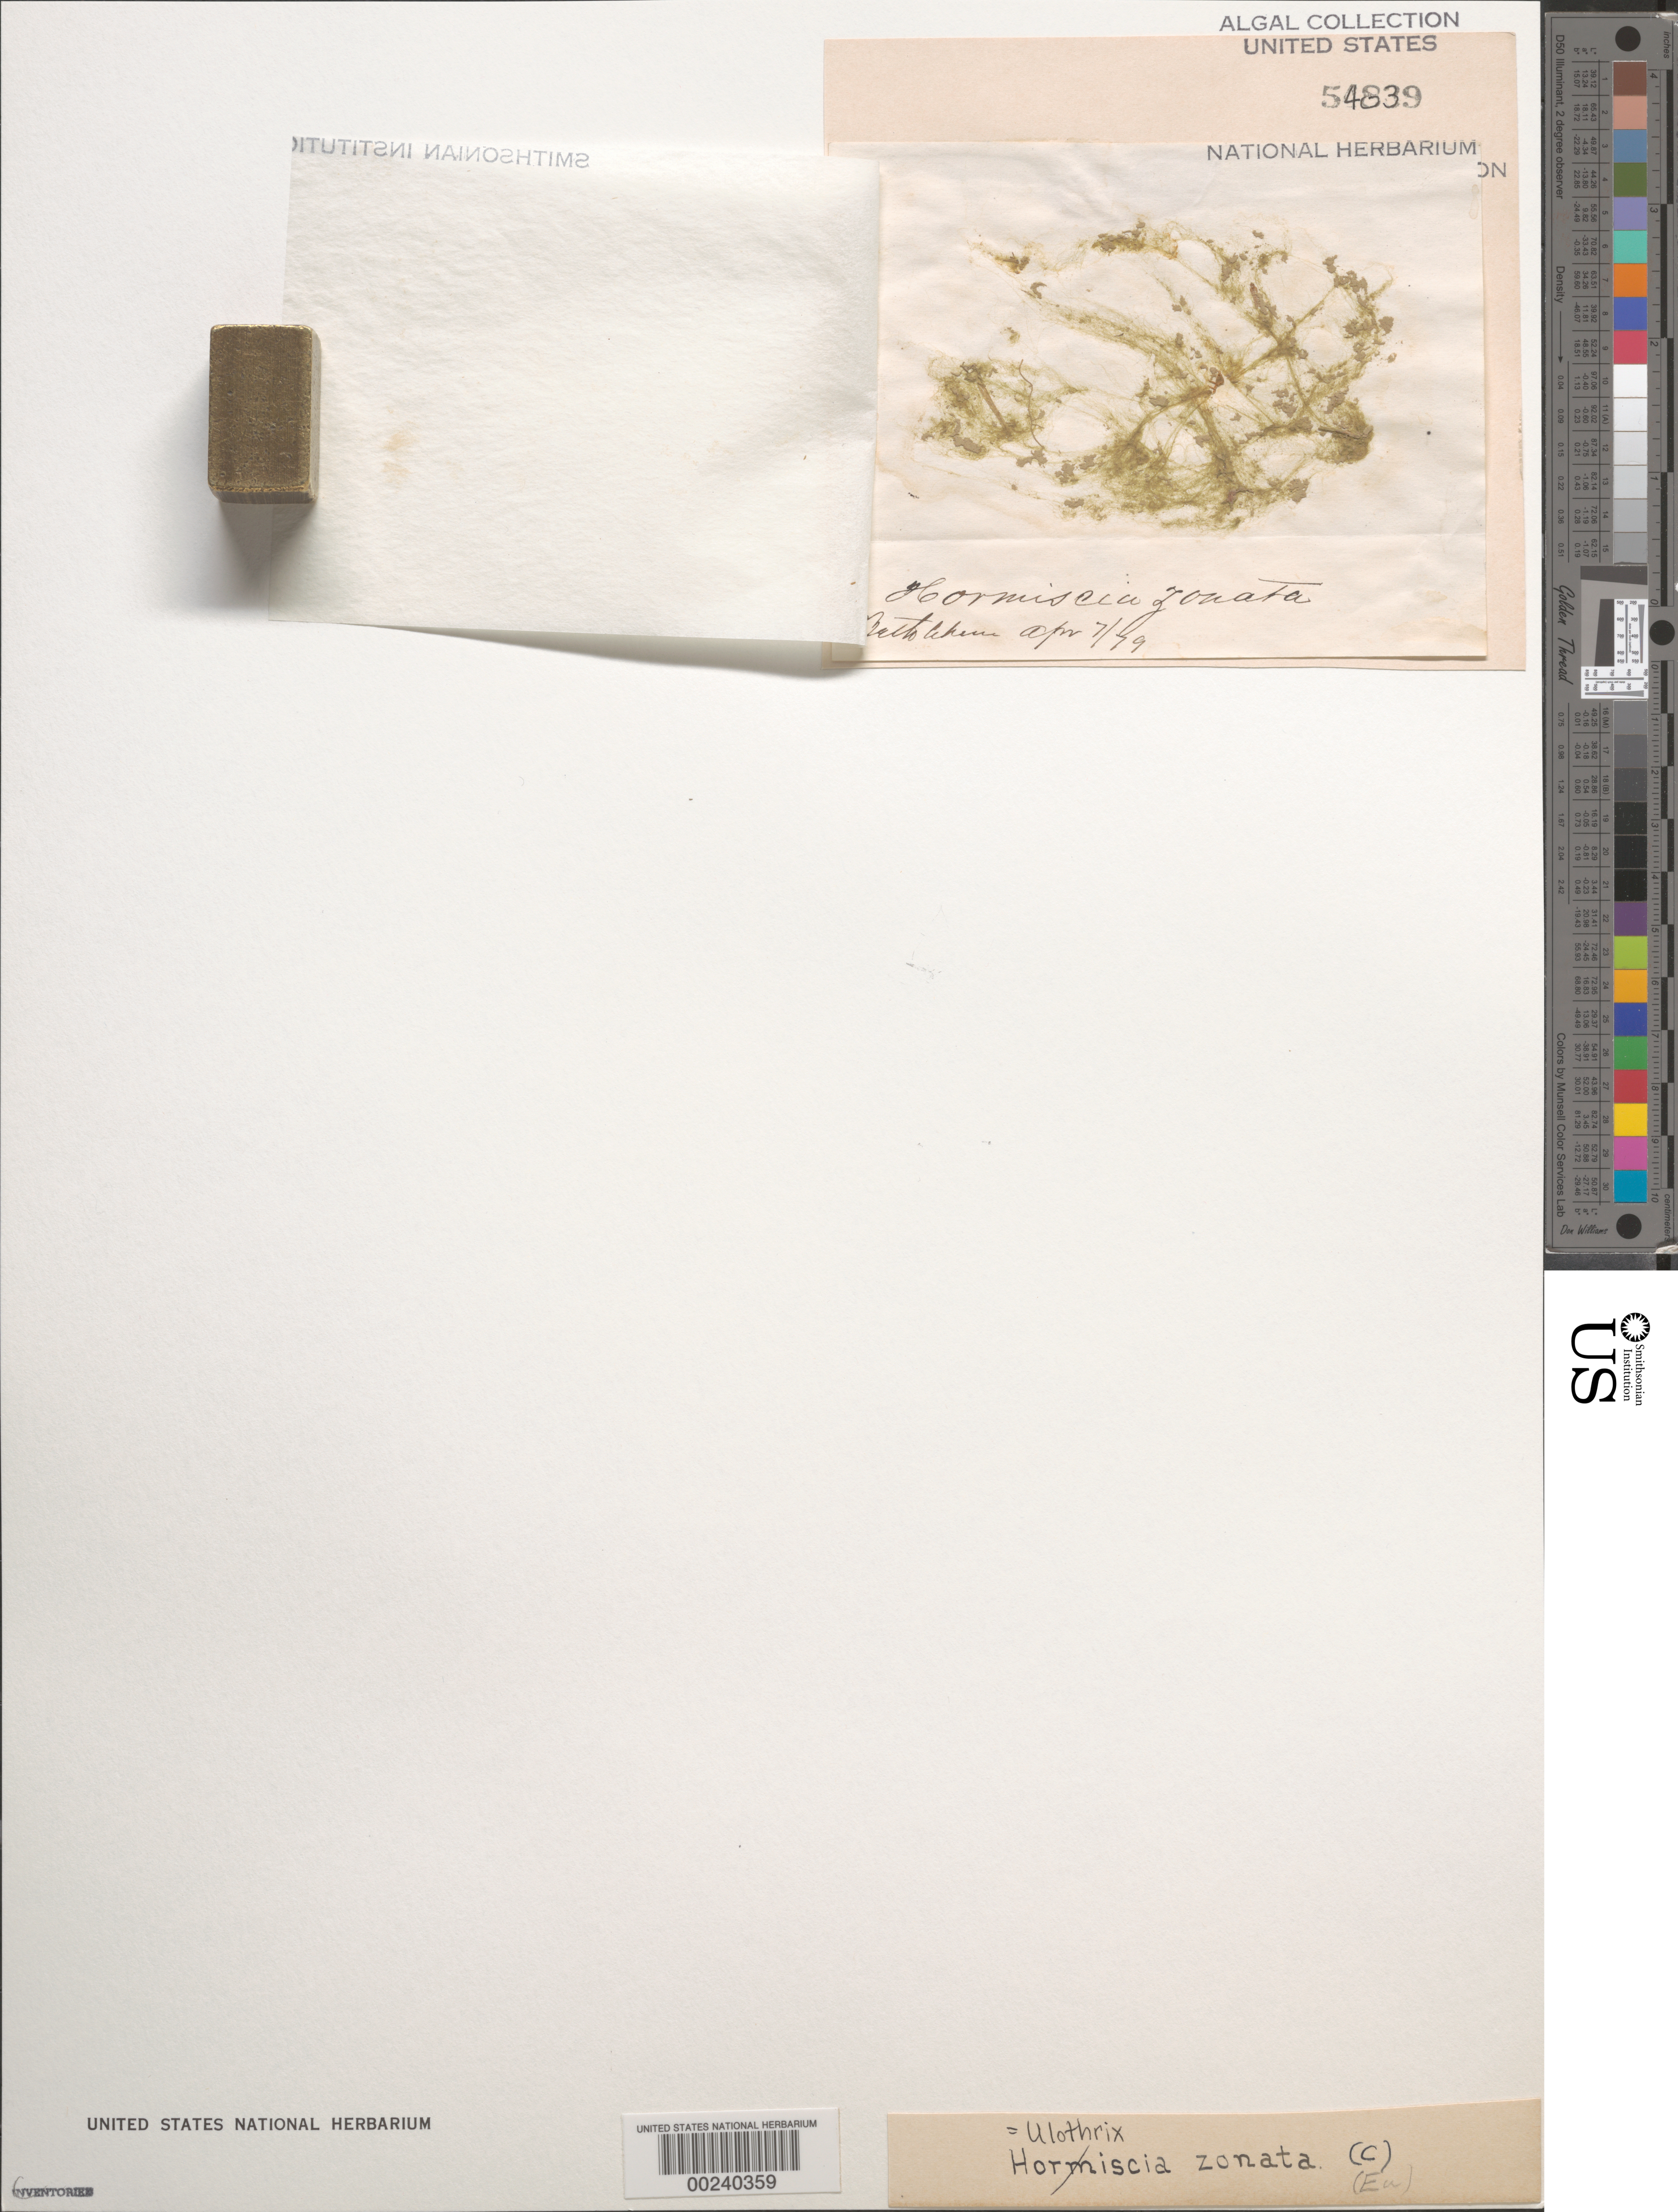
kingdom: Plantae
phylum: Chlorophyta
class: Ulvophyceae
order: Ulotrichales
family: Ulotrichaceae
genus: Ulothrix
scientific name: Ulothrix zonata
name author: (F. Weber & D. Mohr) Kütz.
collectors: F. Wolle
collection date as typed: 07 Apr 1879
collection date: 1879-04-07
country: United States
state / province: Pennsylvania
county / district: Northampton County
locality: Bethlehem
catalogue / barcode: US 54839